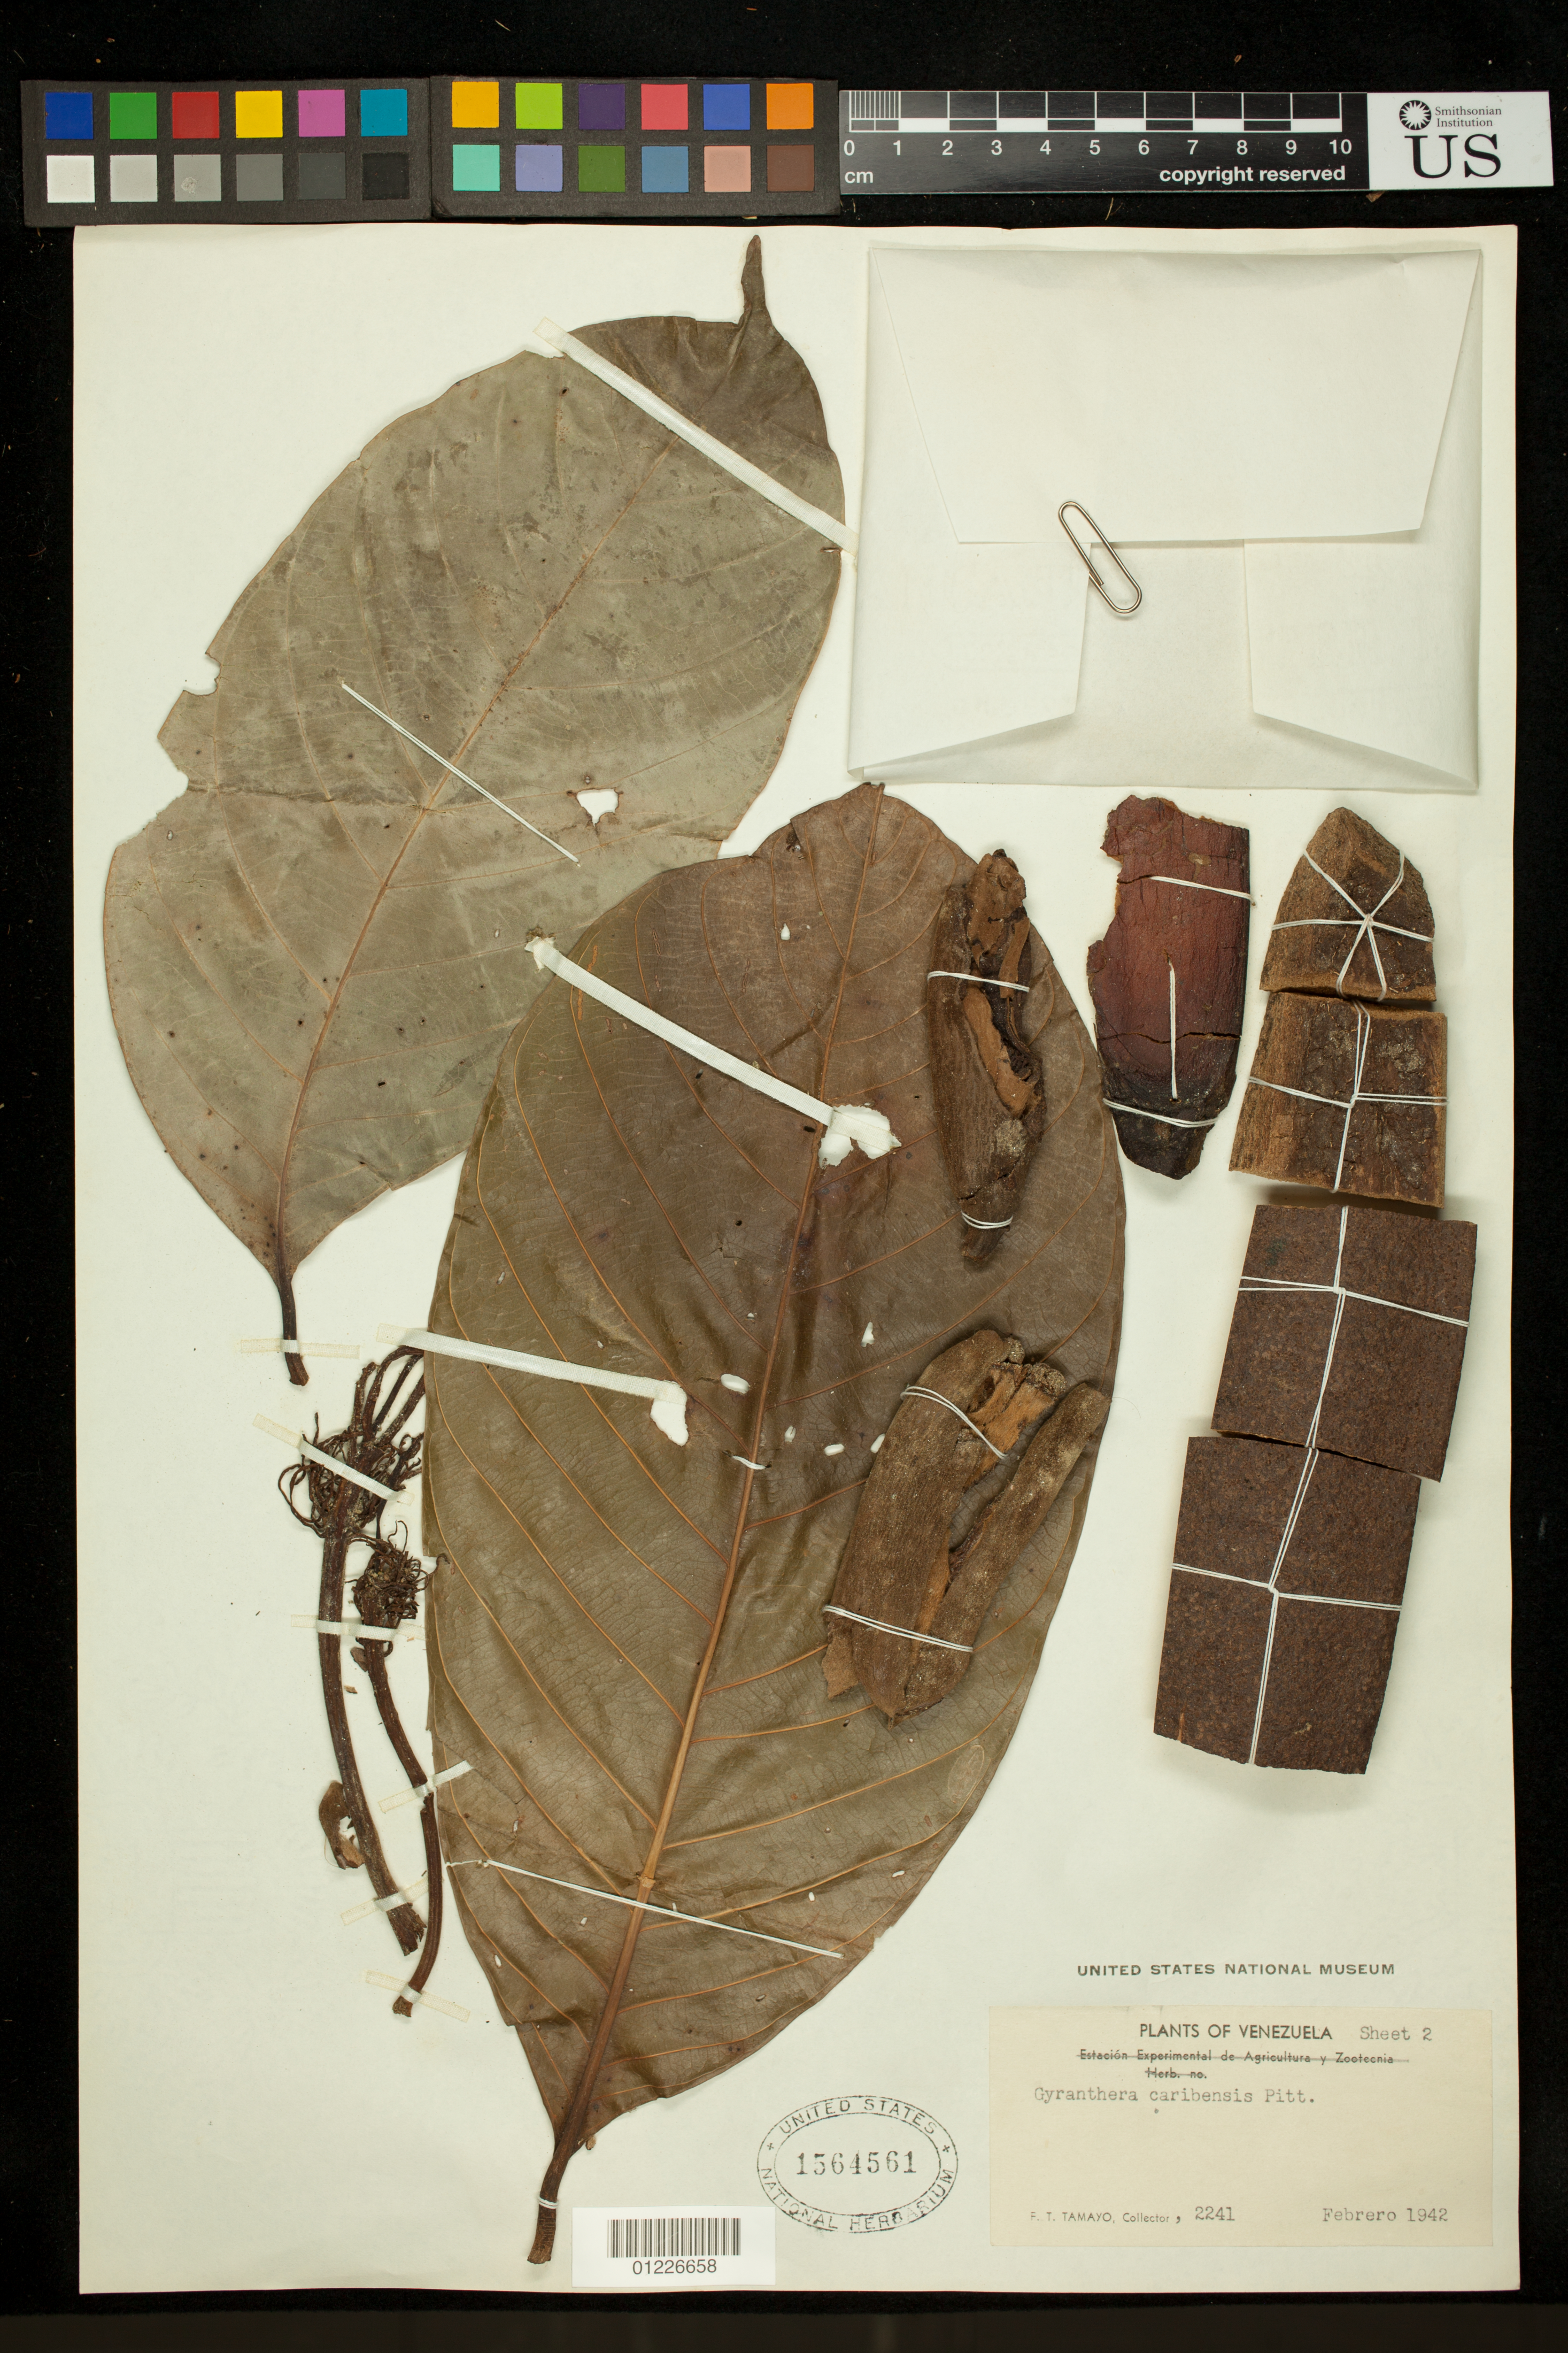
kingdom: Plantae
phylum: Tracheophyta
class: Magnoliopsida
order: Malvales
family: Malvaceae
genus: Gyranthera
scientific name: Gyranthera caribensis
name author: Pittier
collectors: F. Tamayo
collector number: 2241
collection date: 1942-02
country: Venezuela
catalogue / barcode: US 1564561